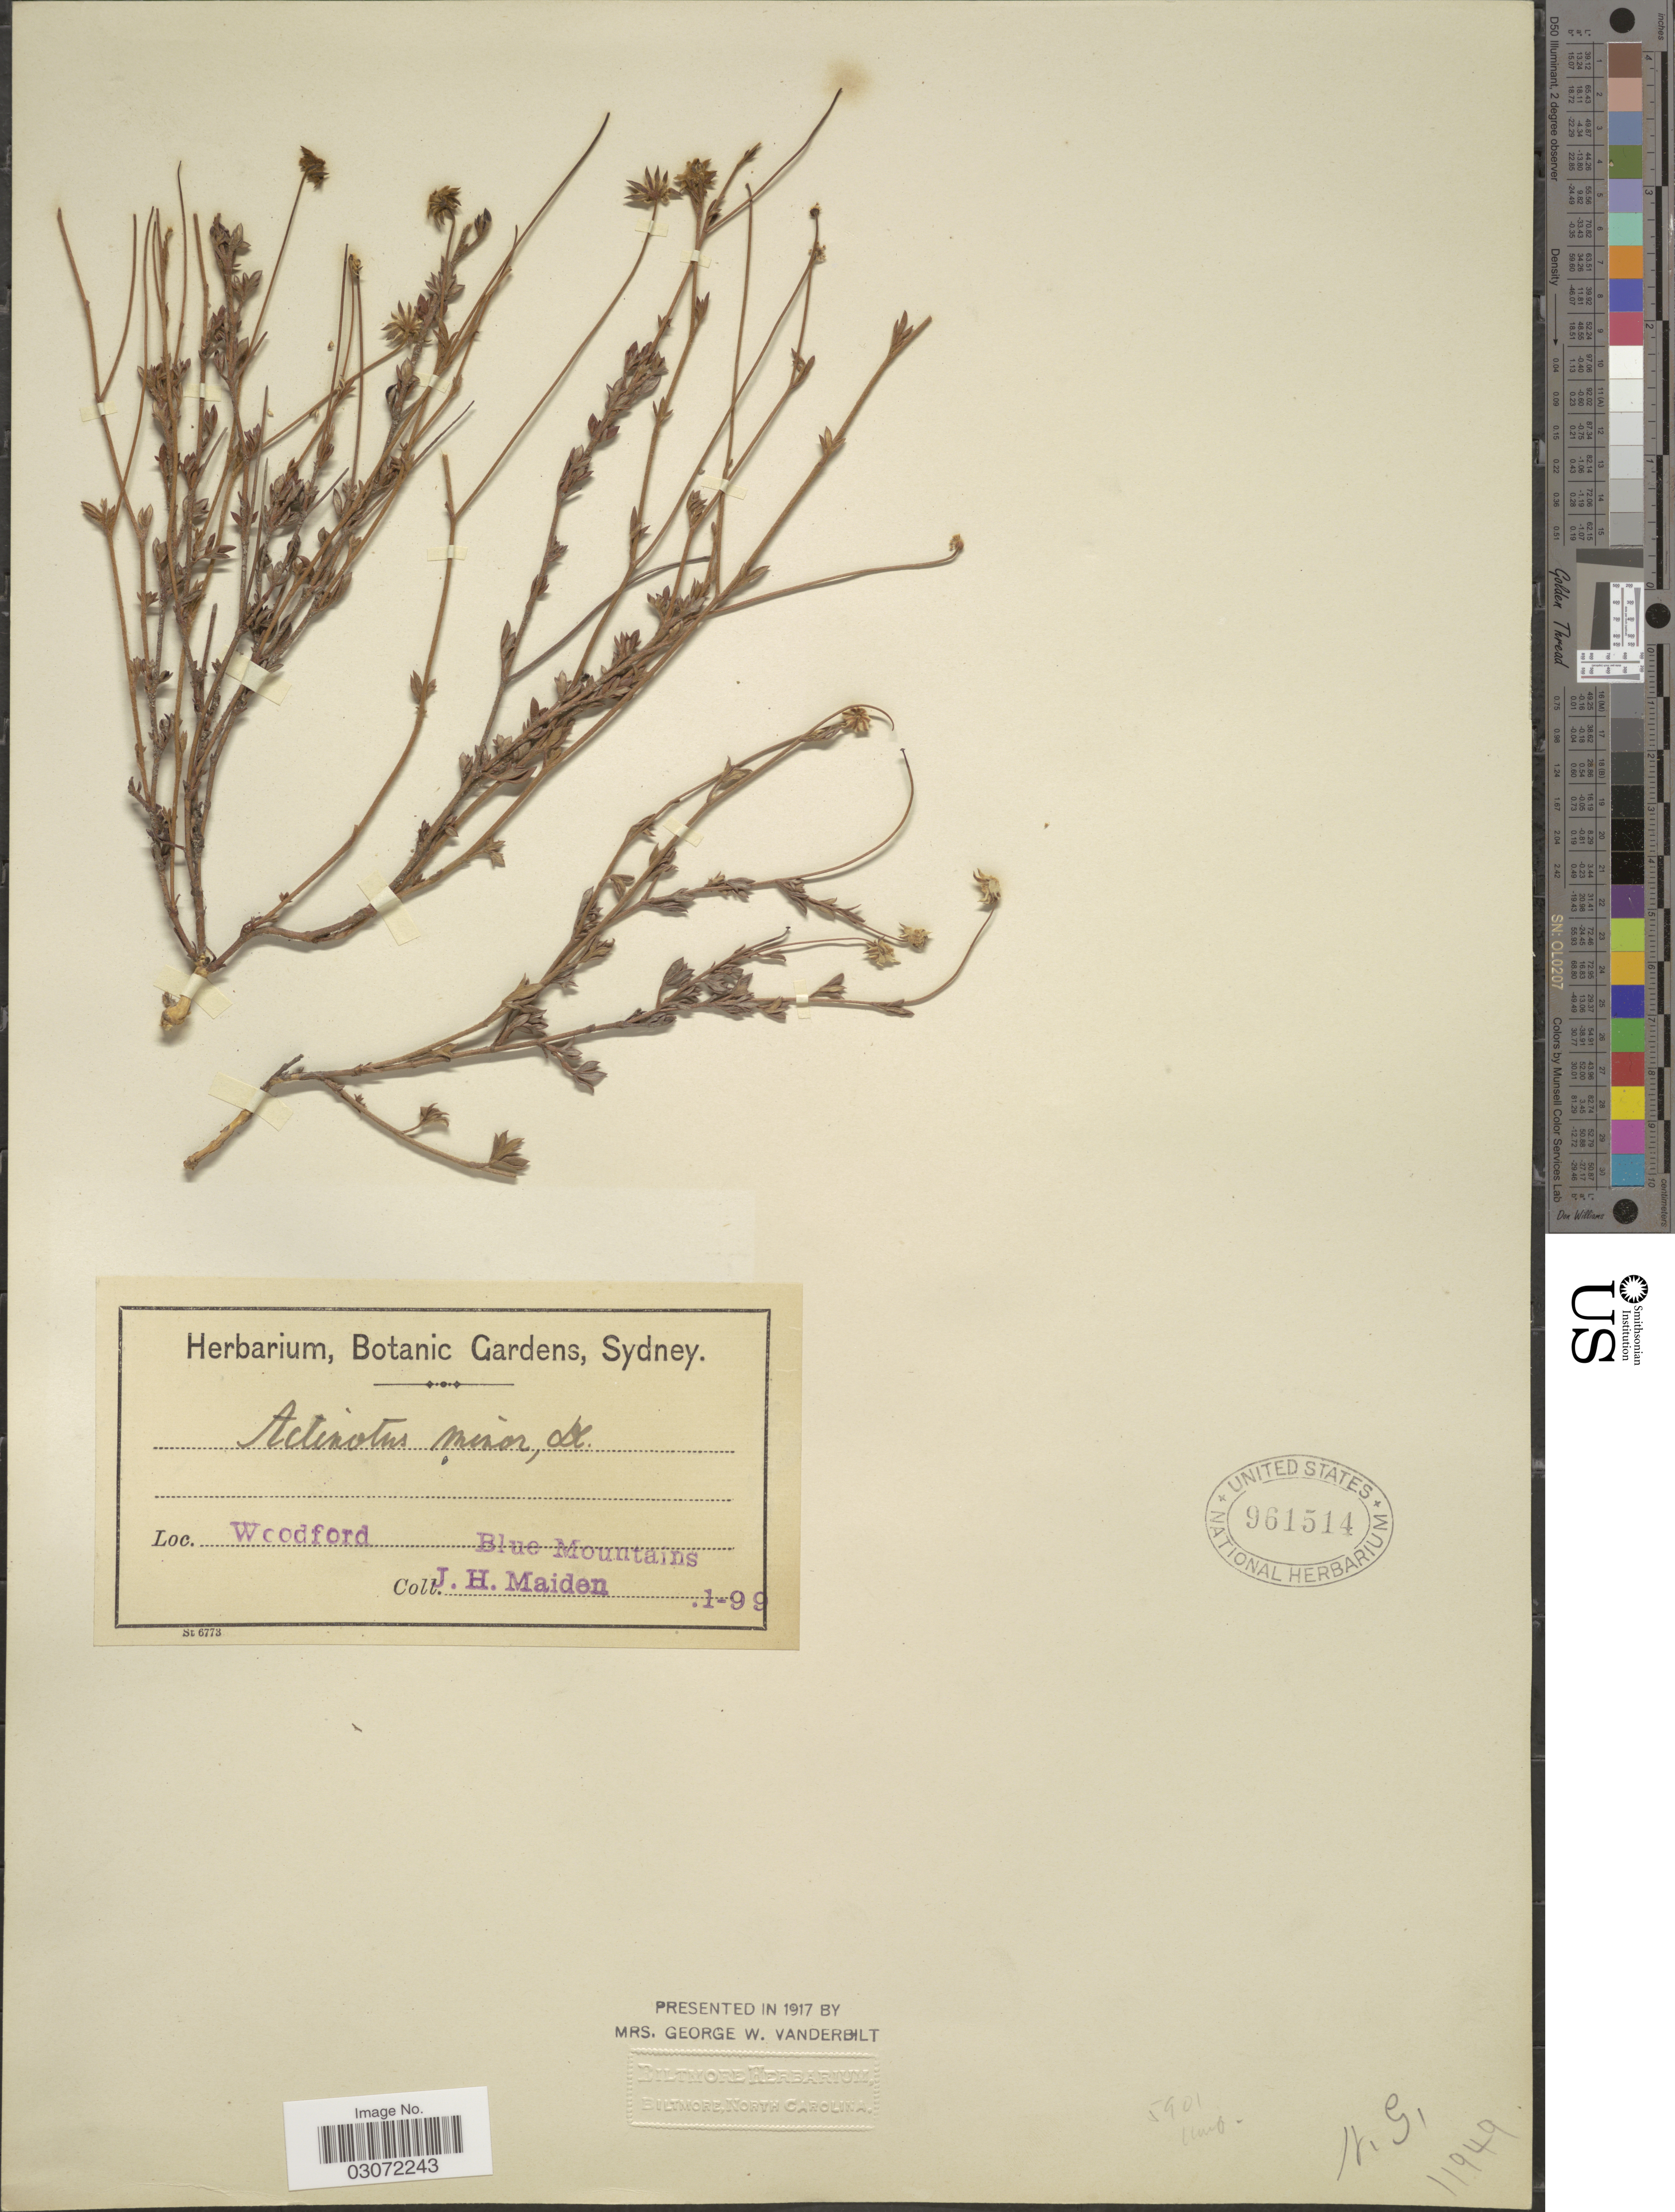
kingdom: Plantae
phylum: Tracheophyta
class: Magnoliopsida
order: Apiales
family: Apiaceae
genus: Actinotus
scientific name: Actinotus minor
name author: (Sm.) DC.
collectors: J. Maiden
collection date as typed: Transcribed d/m/y: /1/99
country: Australia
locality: Woodford. Blue Mountains.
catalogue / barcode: US 961514